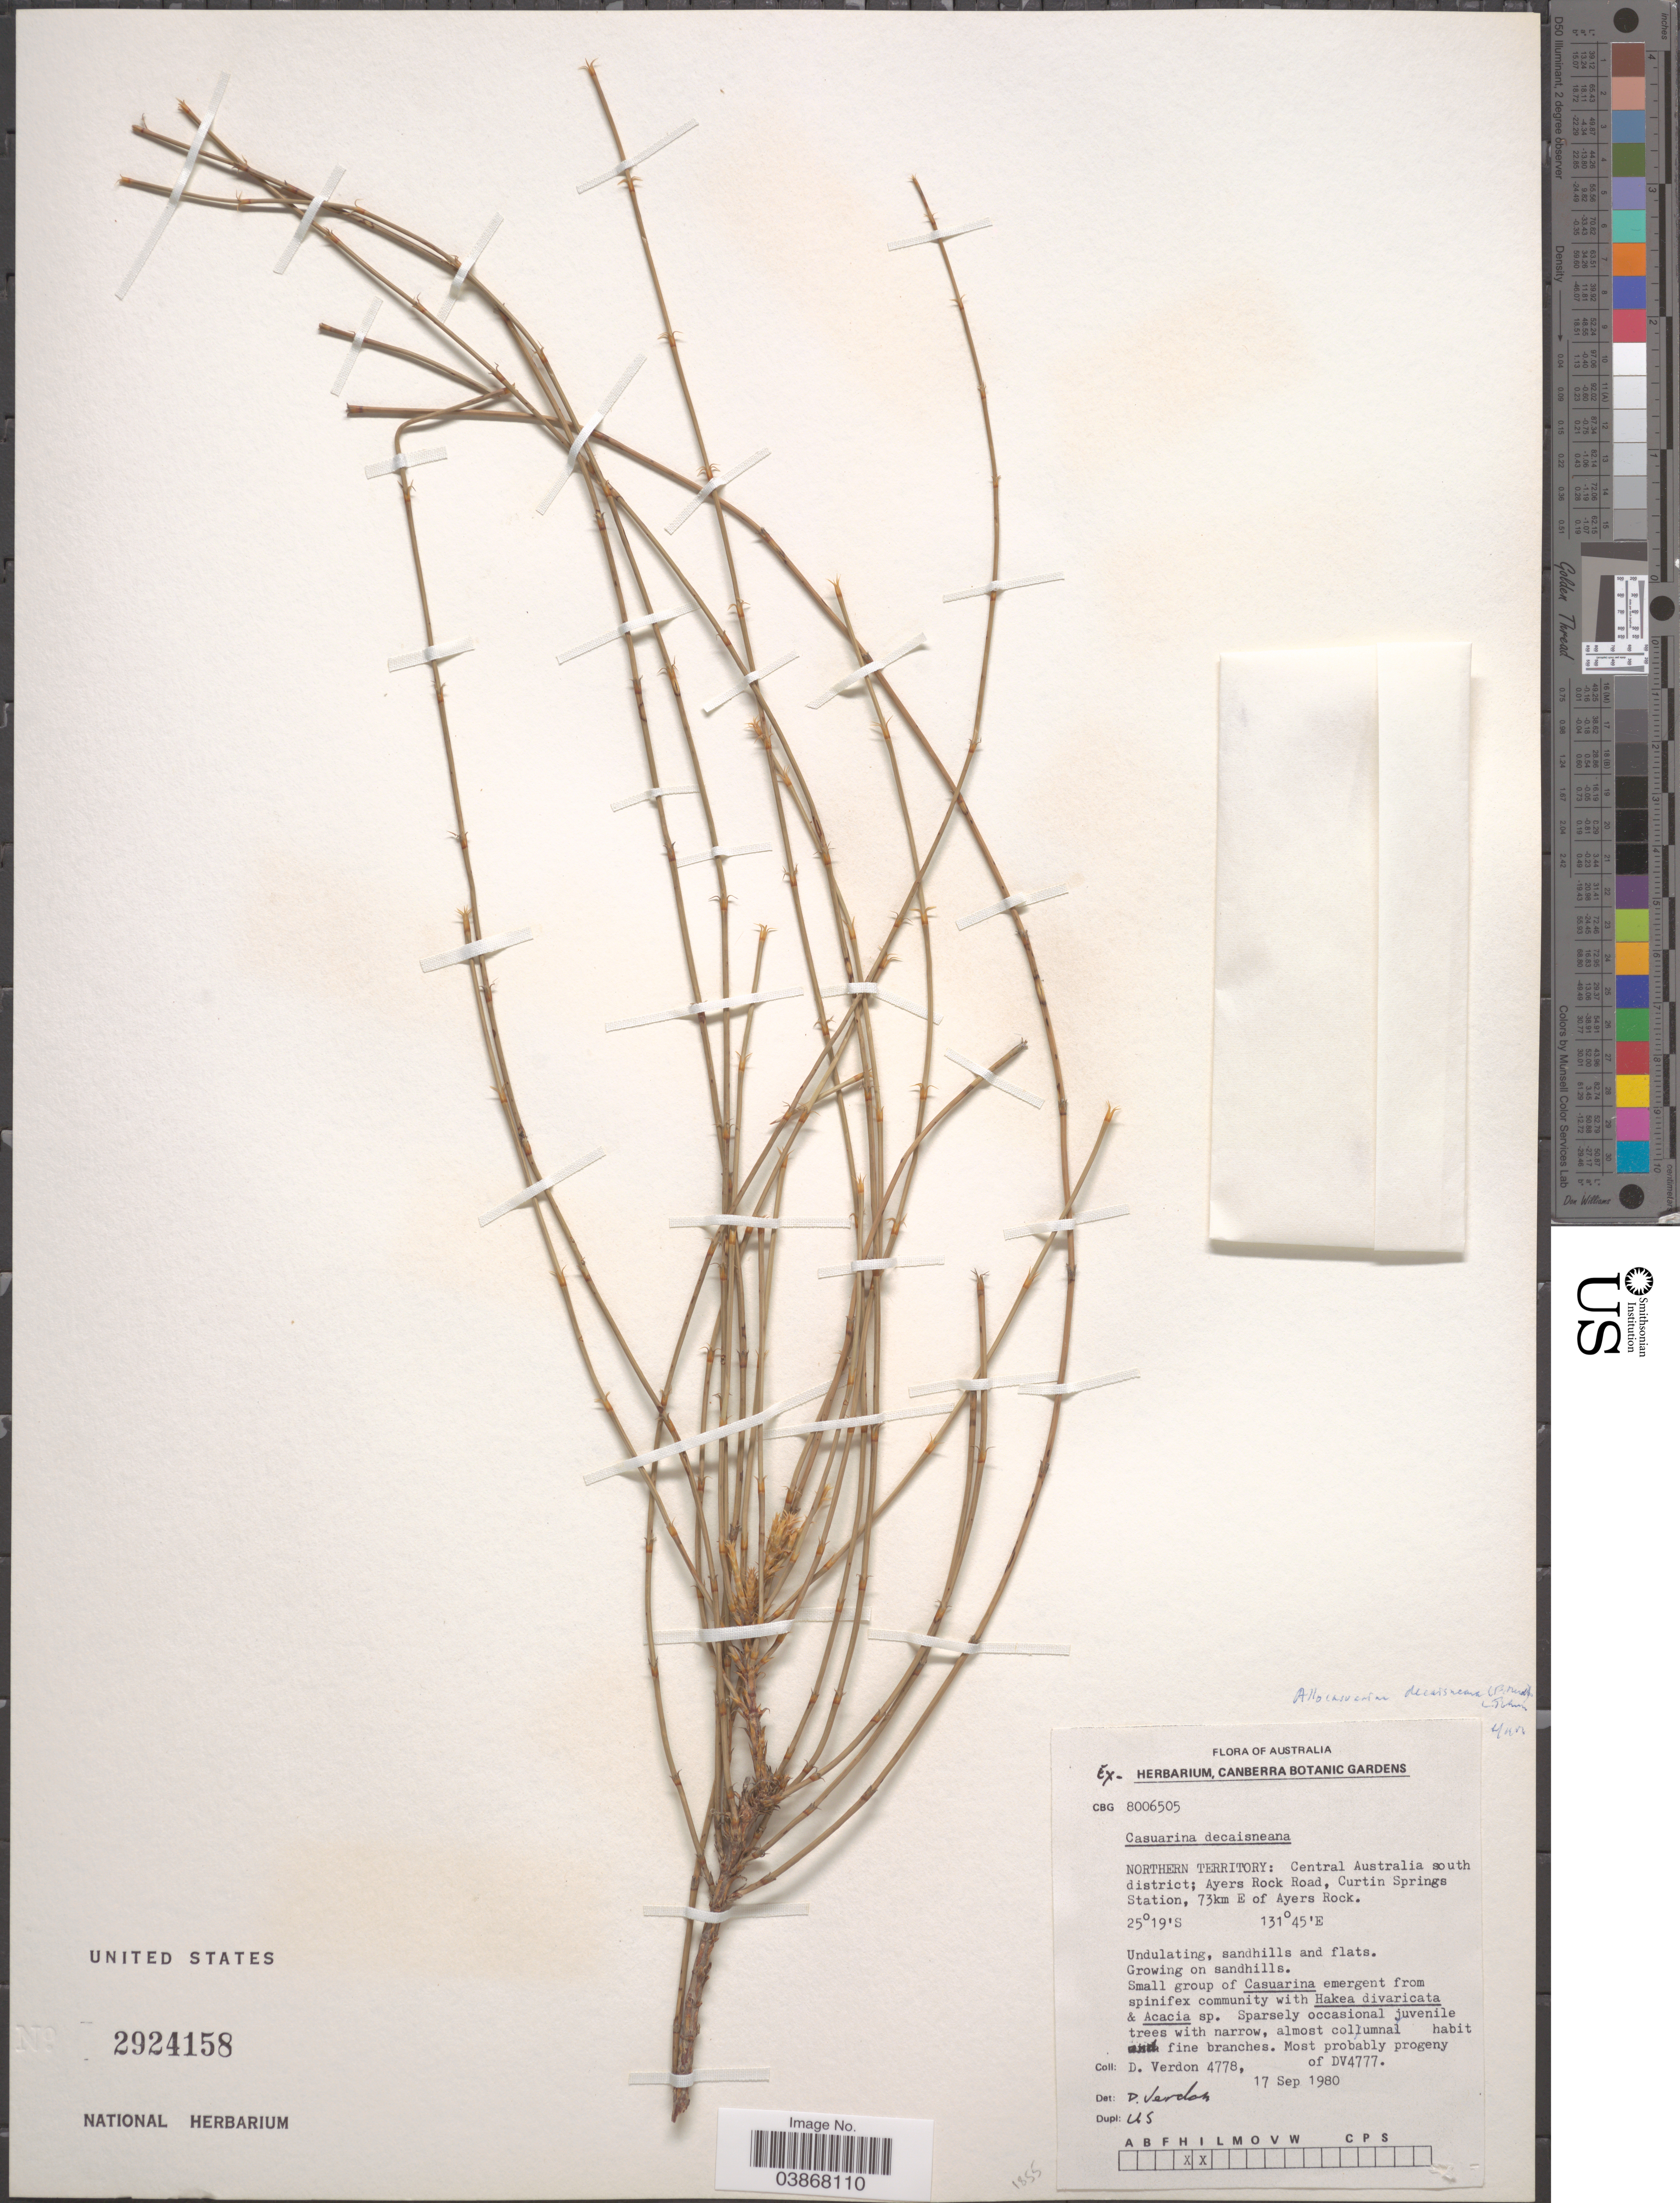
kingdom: Plantae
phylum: Tracheophyta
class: Magnoliopsida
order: Fagales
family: Casuarinaceae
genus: Allocasuarina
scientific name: Allocasuarina decaisneana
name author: (F. Muell.) L.A.S. Johnson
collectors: D. Verdon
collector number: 4778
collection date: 1980-09-17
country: Australia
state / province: Northern Territory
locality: Central Australia south district; Ayers Rock Road, Curtin Springs Station, 73km E of Ayers Rock.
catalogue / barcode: US 2924158